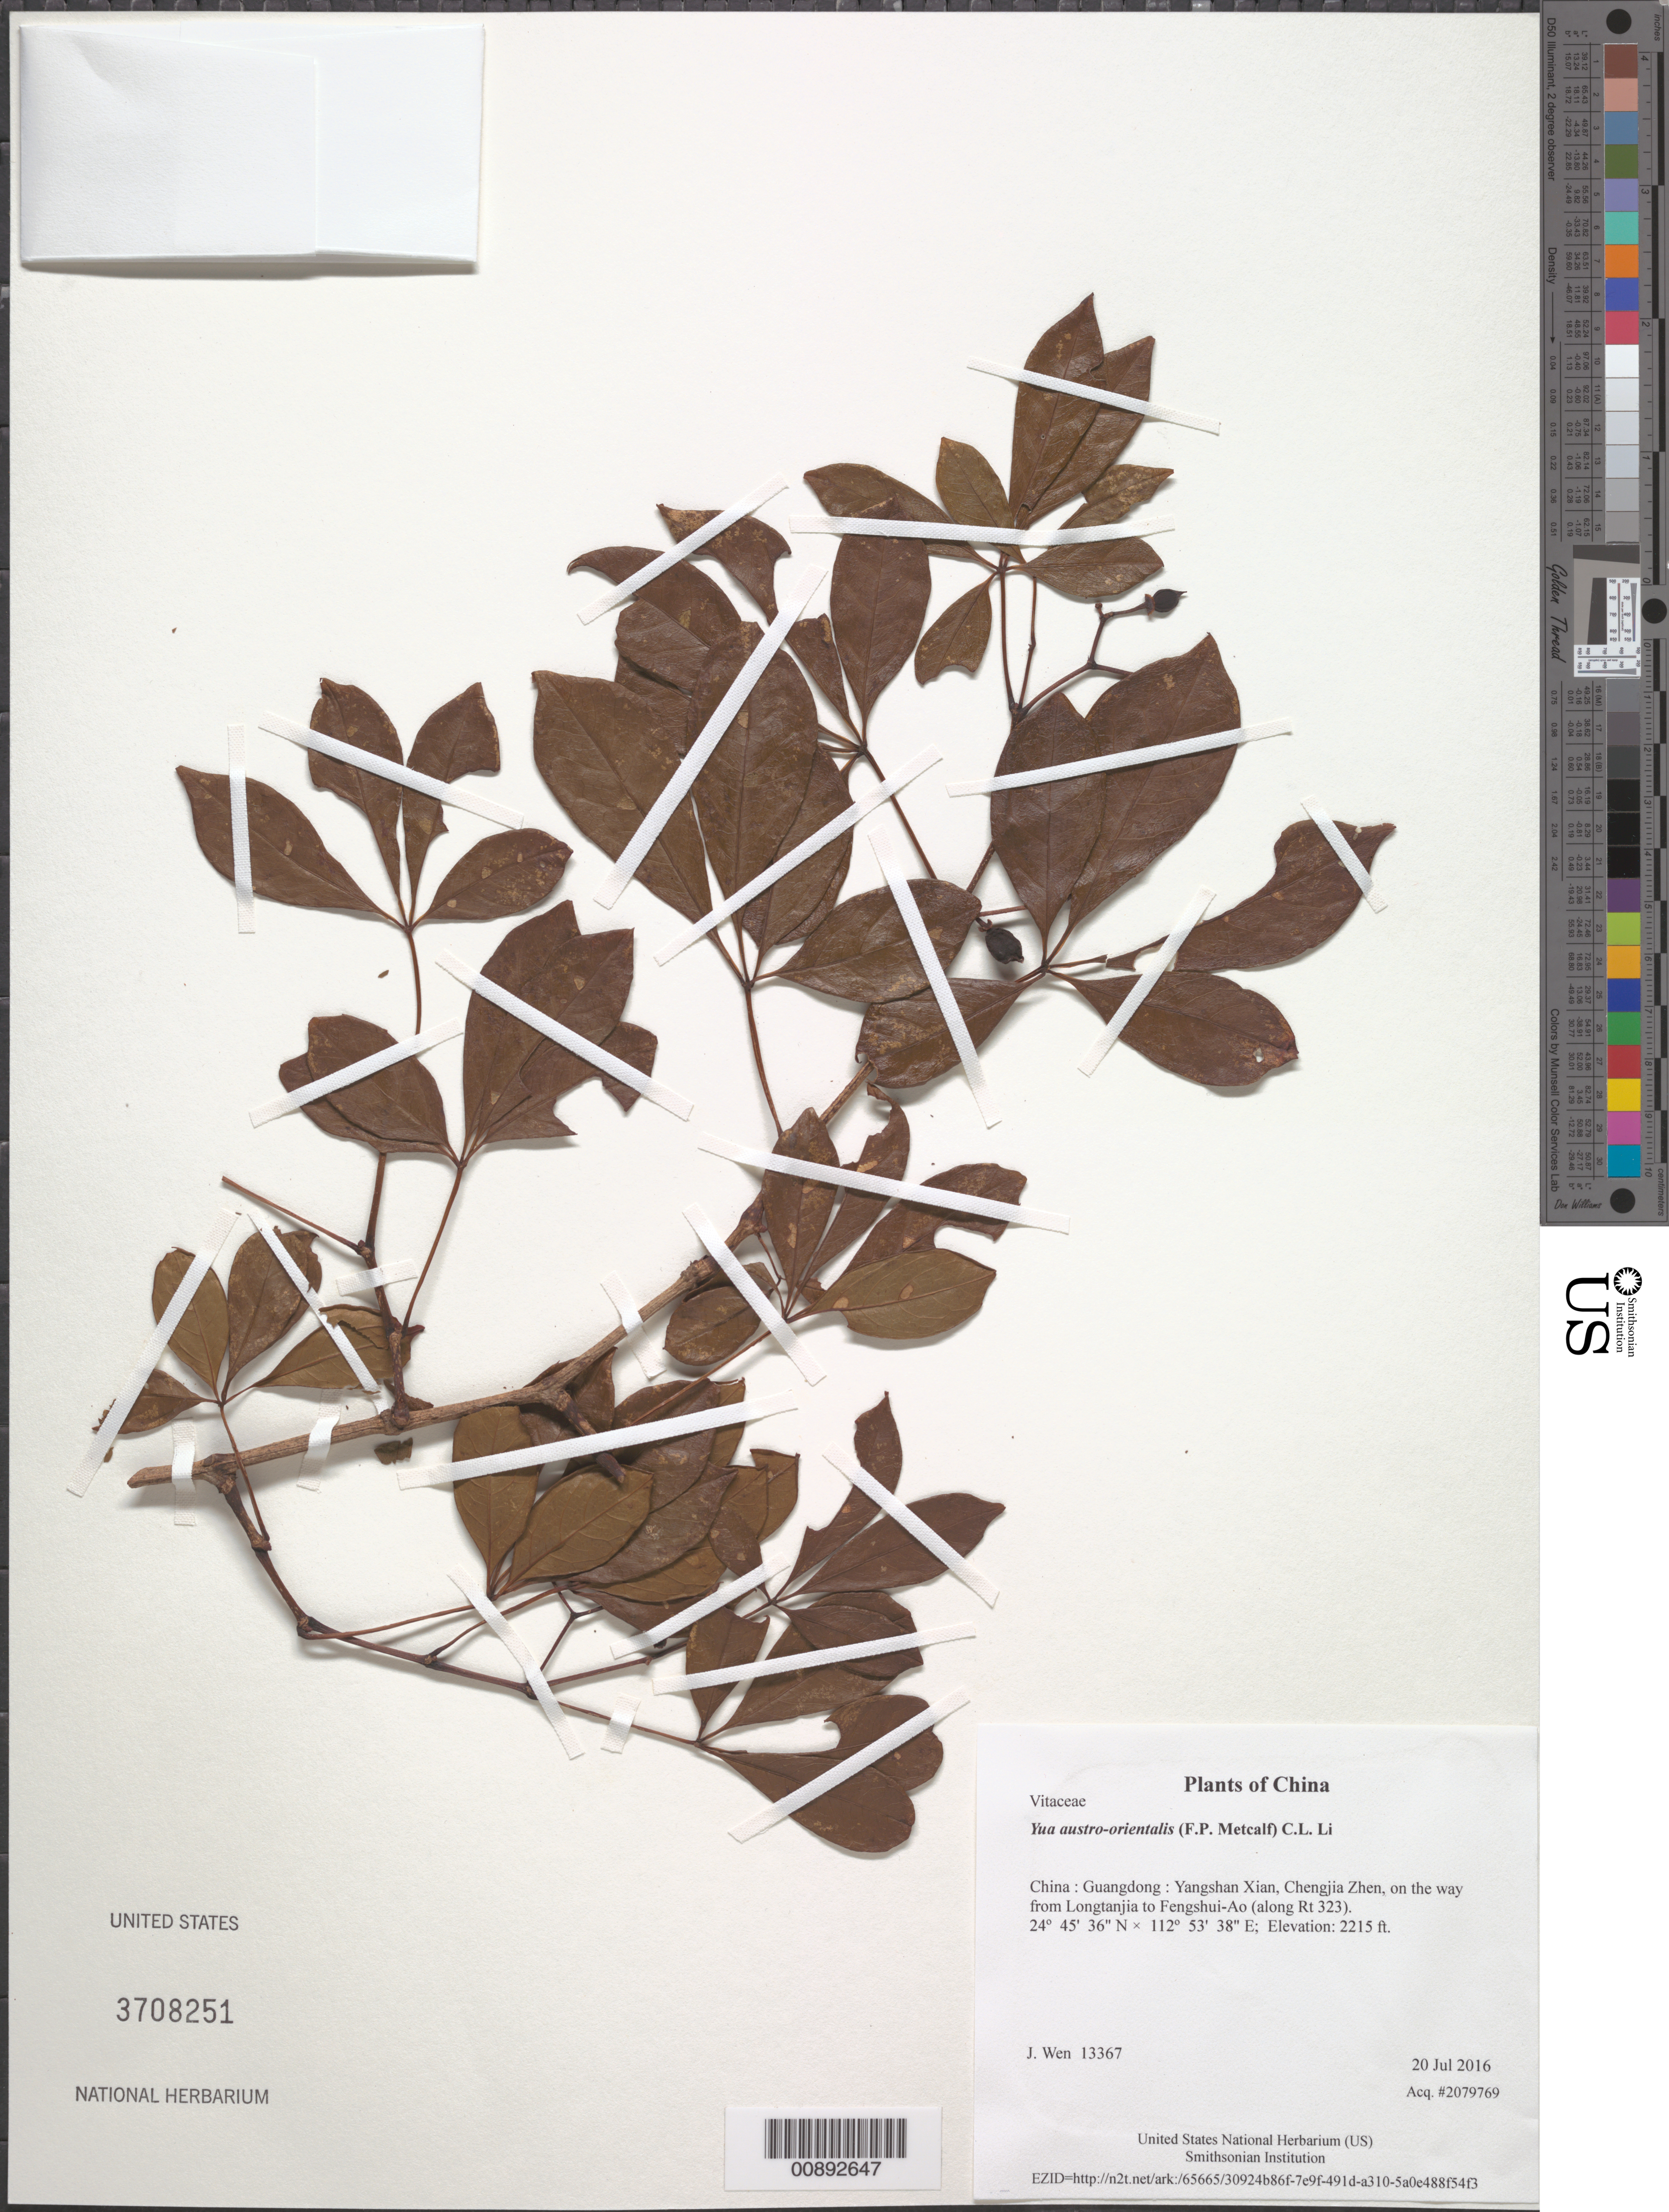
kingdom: Plantae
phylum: Tracheophyta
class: Magnoliopsida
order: Vitales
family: Vitaceae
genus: Yua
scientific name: Yua austro-orientalis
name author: (F.P. Metcalf) C.L. Li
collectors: J. Wen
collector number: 13367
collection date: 2016-07-20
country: China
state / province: Guangdong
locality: Yangshan Xian, Chengjia Zhen, on the way from Longtanjia to Fengshui-Ao (along Rt 323)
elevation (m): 675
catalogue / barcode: US 3708251